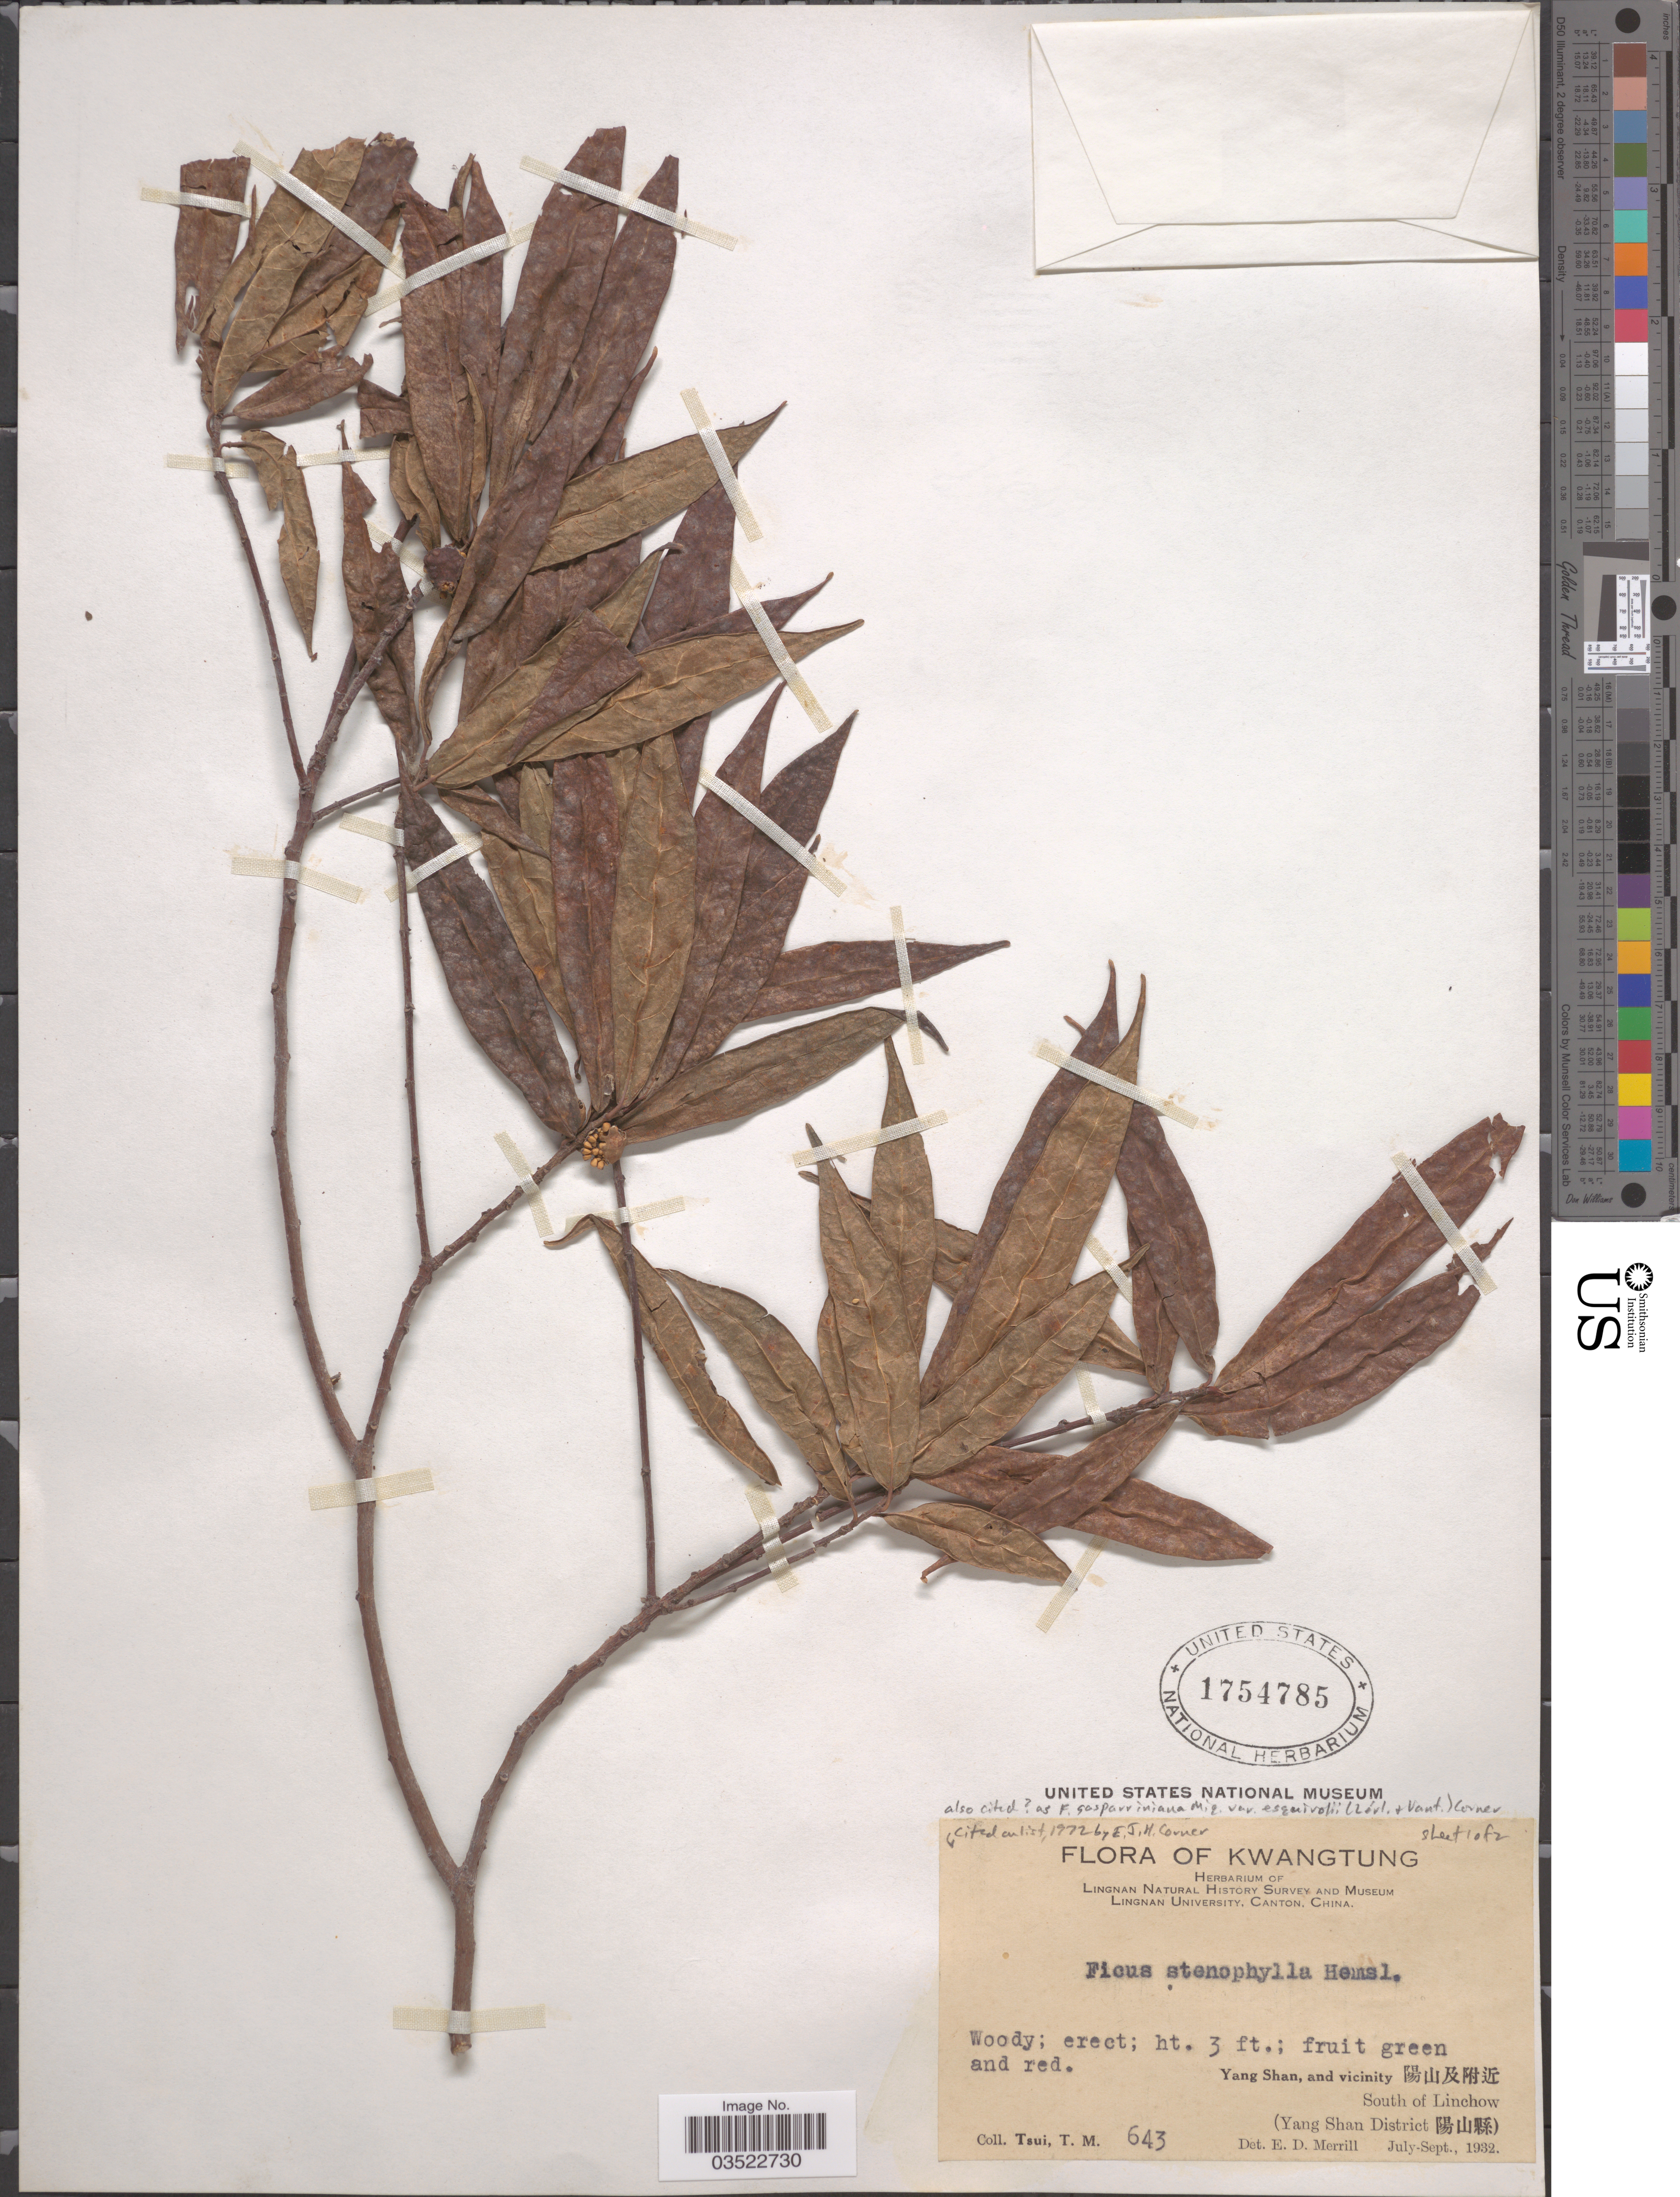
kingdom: Plantae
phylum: Tracheophyta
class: Magnoliopsida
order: Rosales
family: Moraceae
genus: Ficus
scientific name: Ficus stenophylla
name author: Hemsl.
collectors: T. Tsui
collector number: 643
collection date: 1932-07/1932-09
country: China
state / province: Guangdong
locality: Kwangtung. Lingnan Natural History Survey. Yang Shan, and vicinity X. South of Linchow (Yang Shan District X).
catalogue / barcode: US 1754785